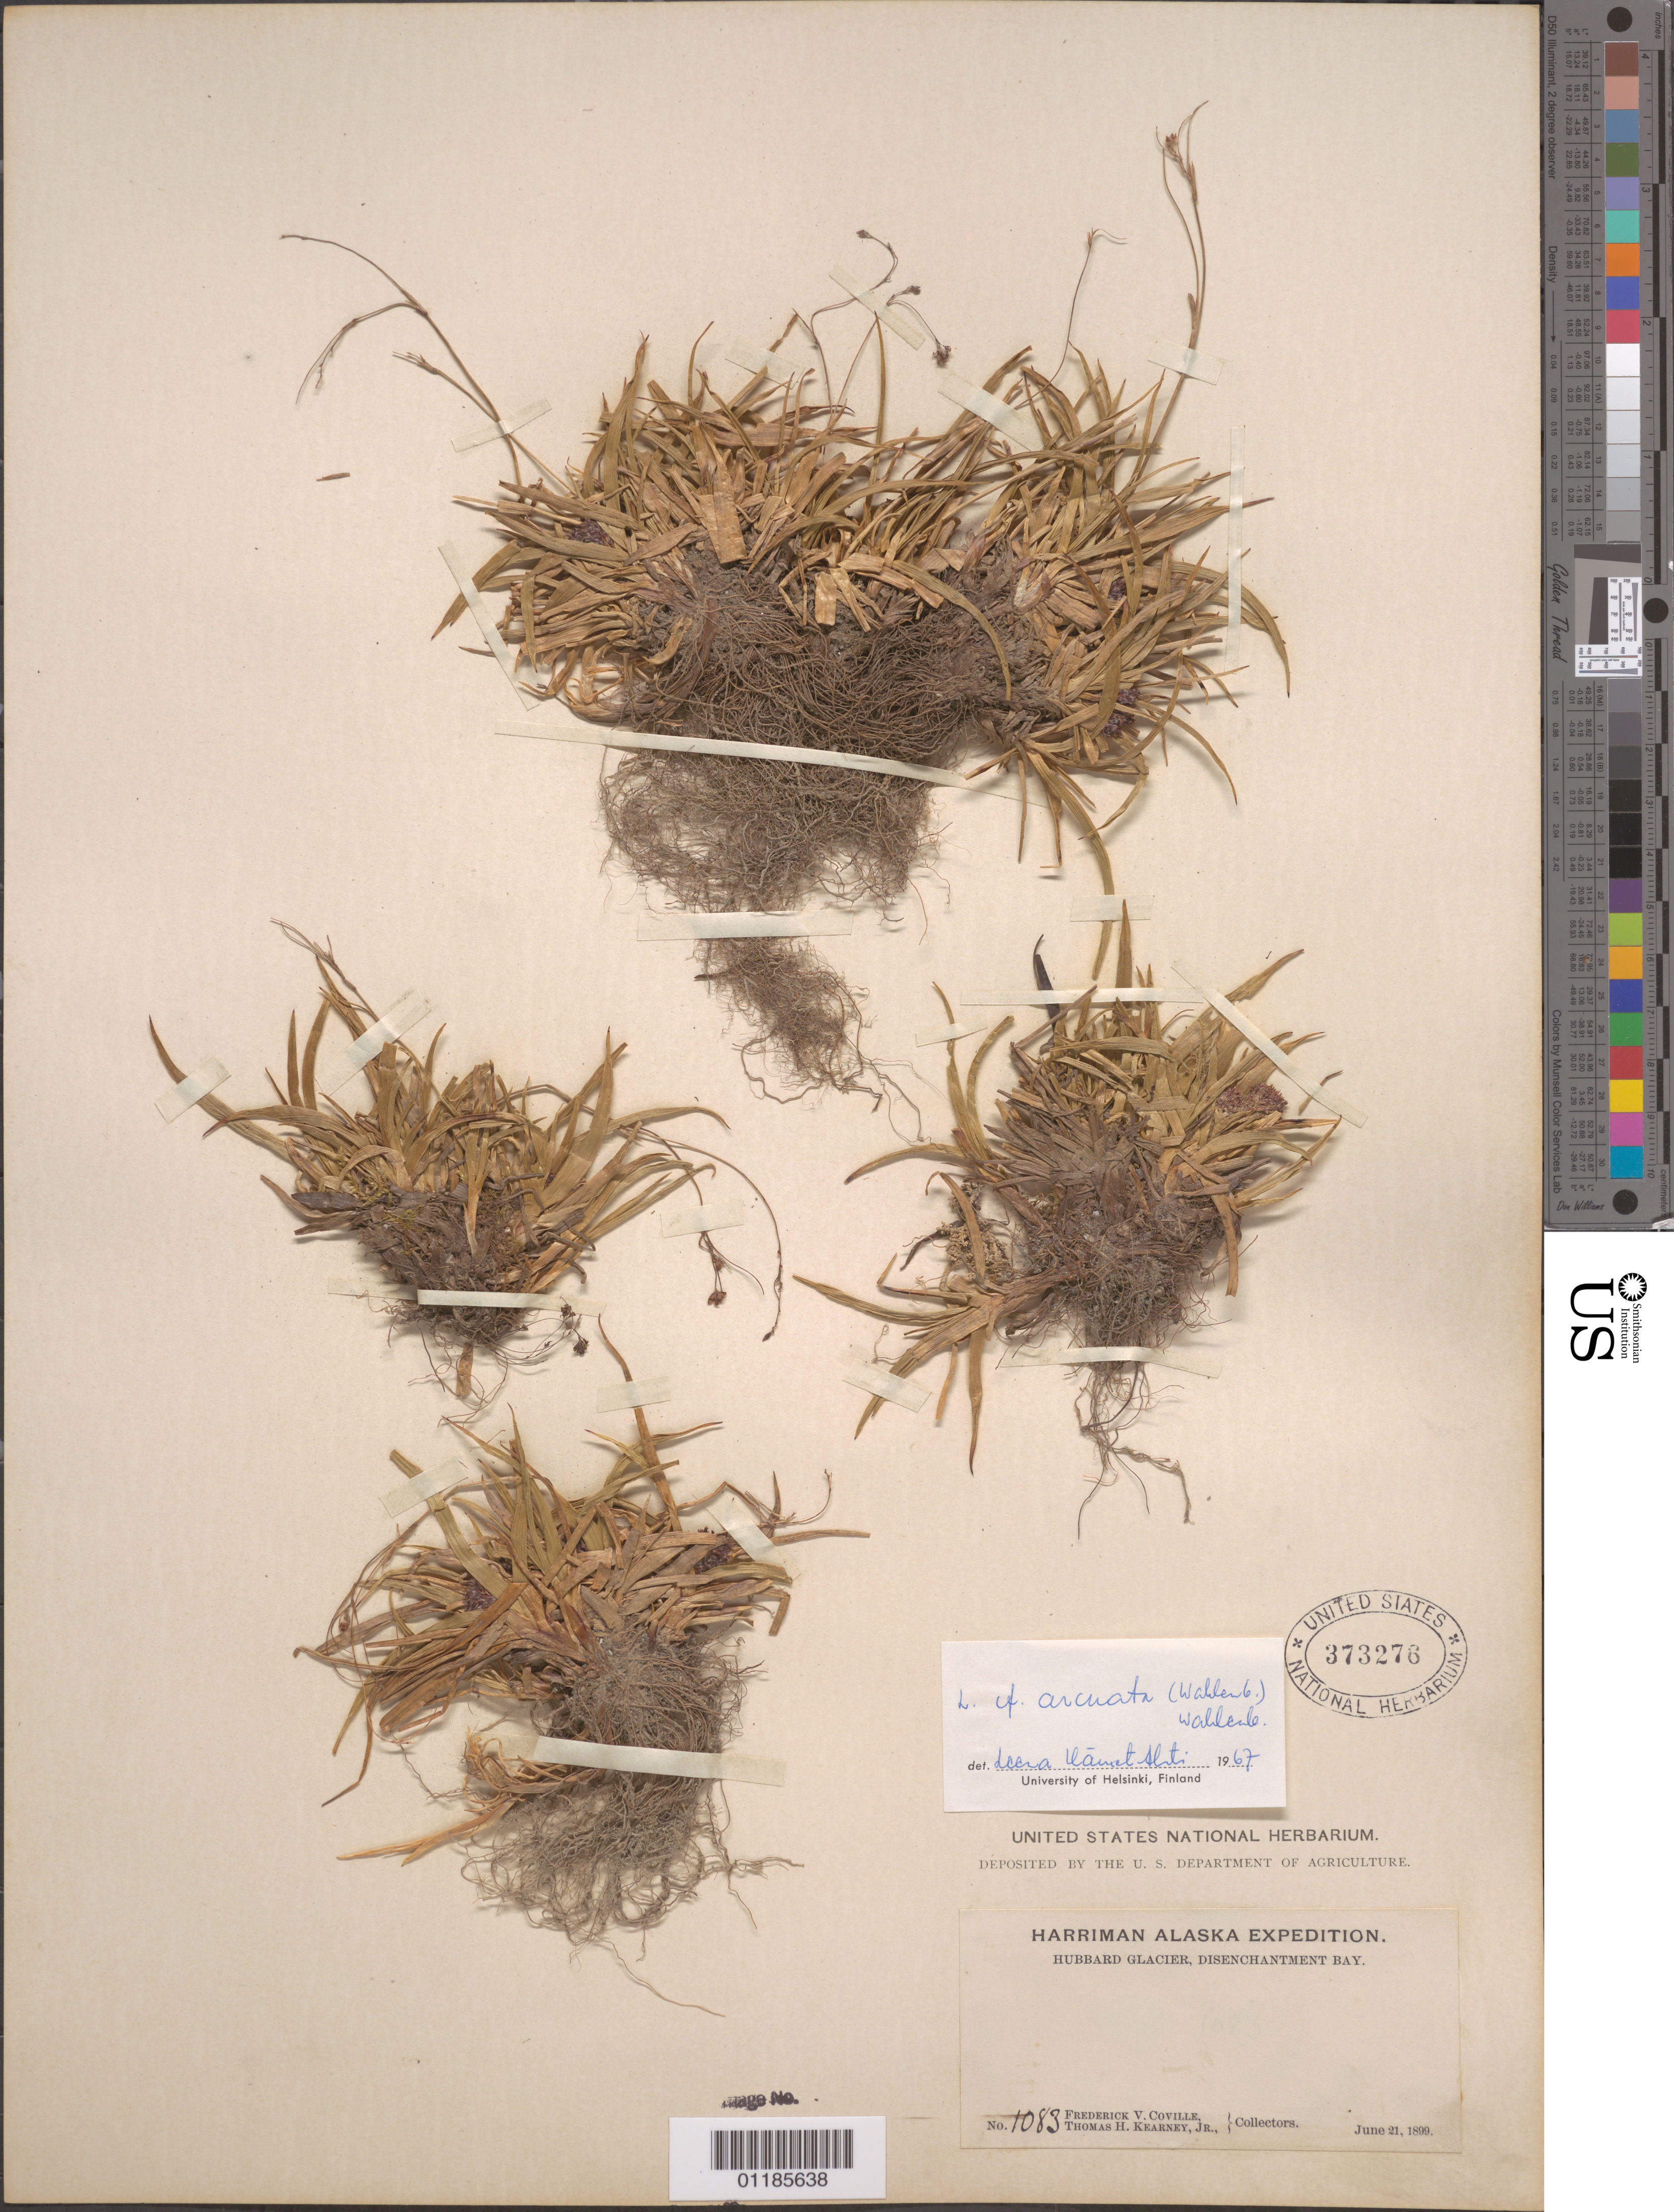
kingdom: Plantae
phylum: Tracheophyta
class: Liliopsida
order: Poales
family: Juncaceae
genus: Luzula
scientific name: Luzula arcuata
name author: (Wahlenb.) Sw.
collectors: F. V. Coville & T. H. Kearney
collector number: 1083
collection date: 1899-06-21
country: United States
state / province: Alaska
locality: Hubbard Glacier, Disenchantment Bay.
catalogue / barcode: US 373276